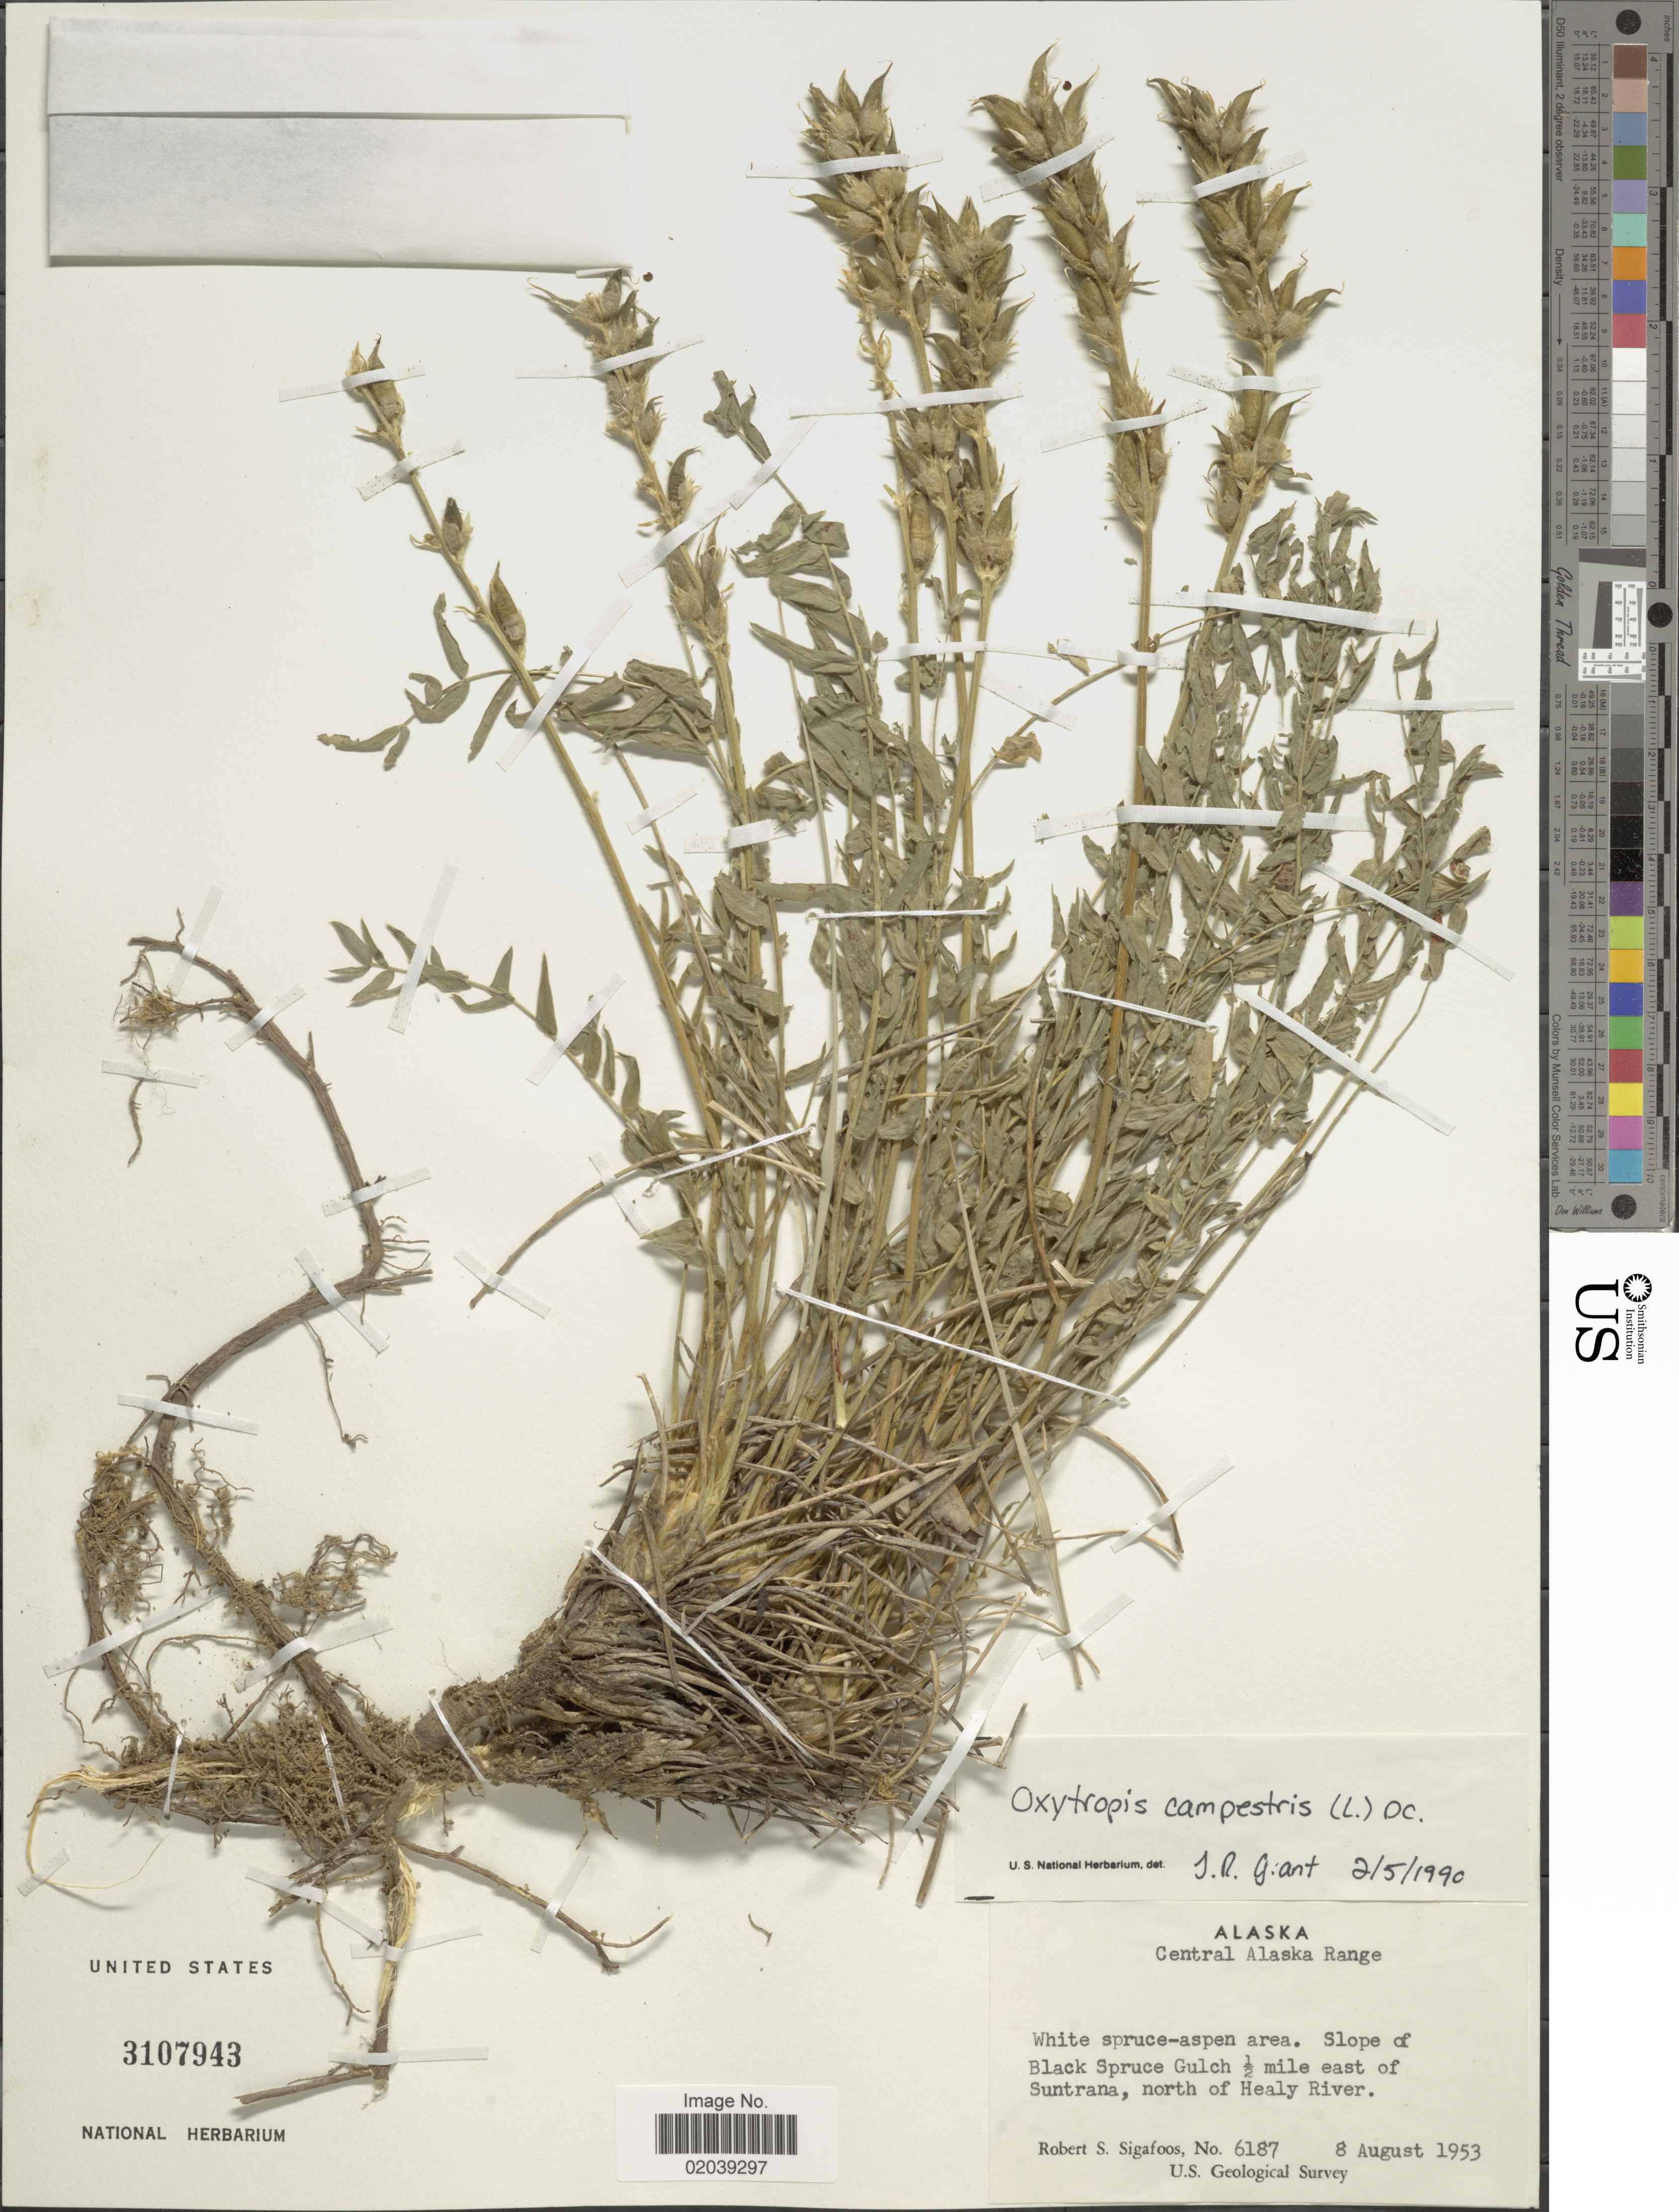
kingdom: Plantae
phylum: Tracheophyta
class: Magnoliopsida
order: Fabales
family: Fabaceae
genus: Oxytropis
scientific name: Oxytropis campestris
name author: (L.) DC.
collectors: R. Sigafoos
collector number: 6187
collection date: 1953-08-08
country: United States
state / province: Alaska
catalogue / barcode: US 3107943